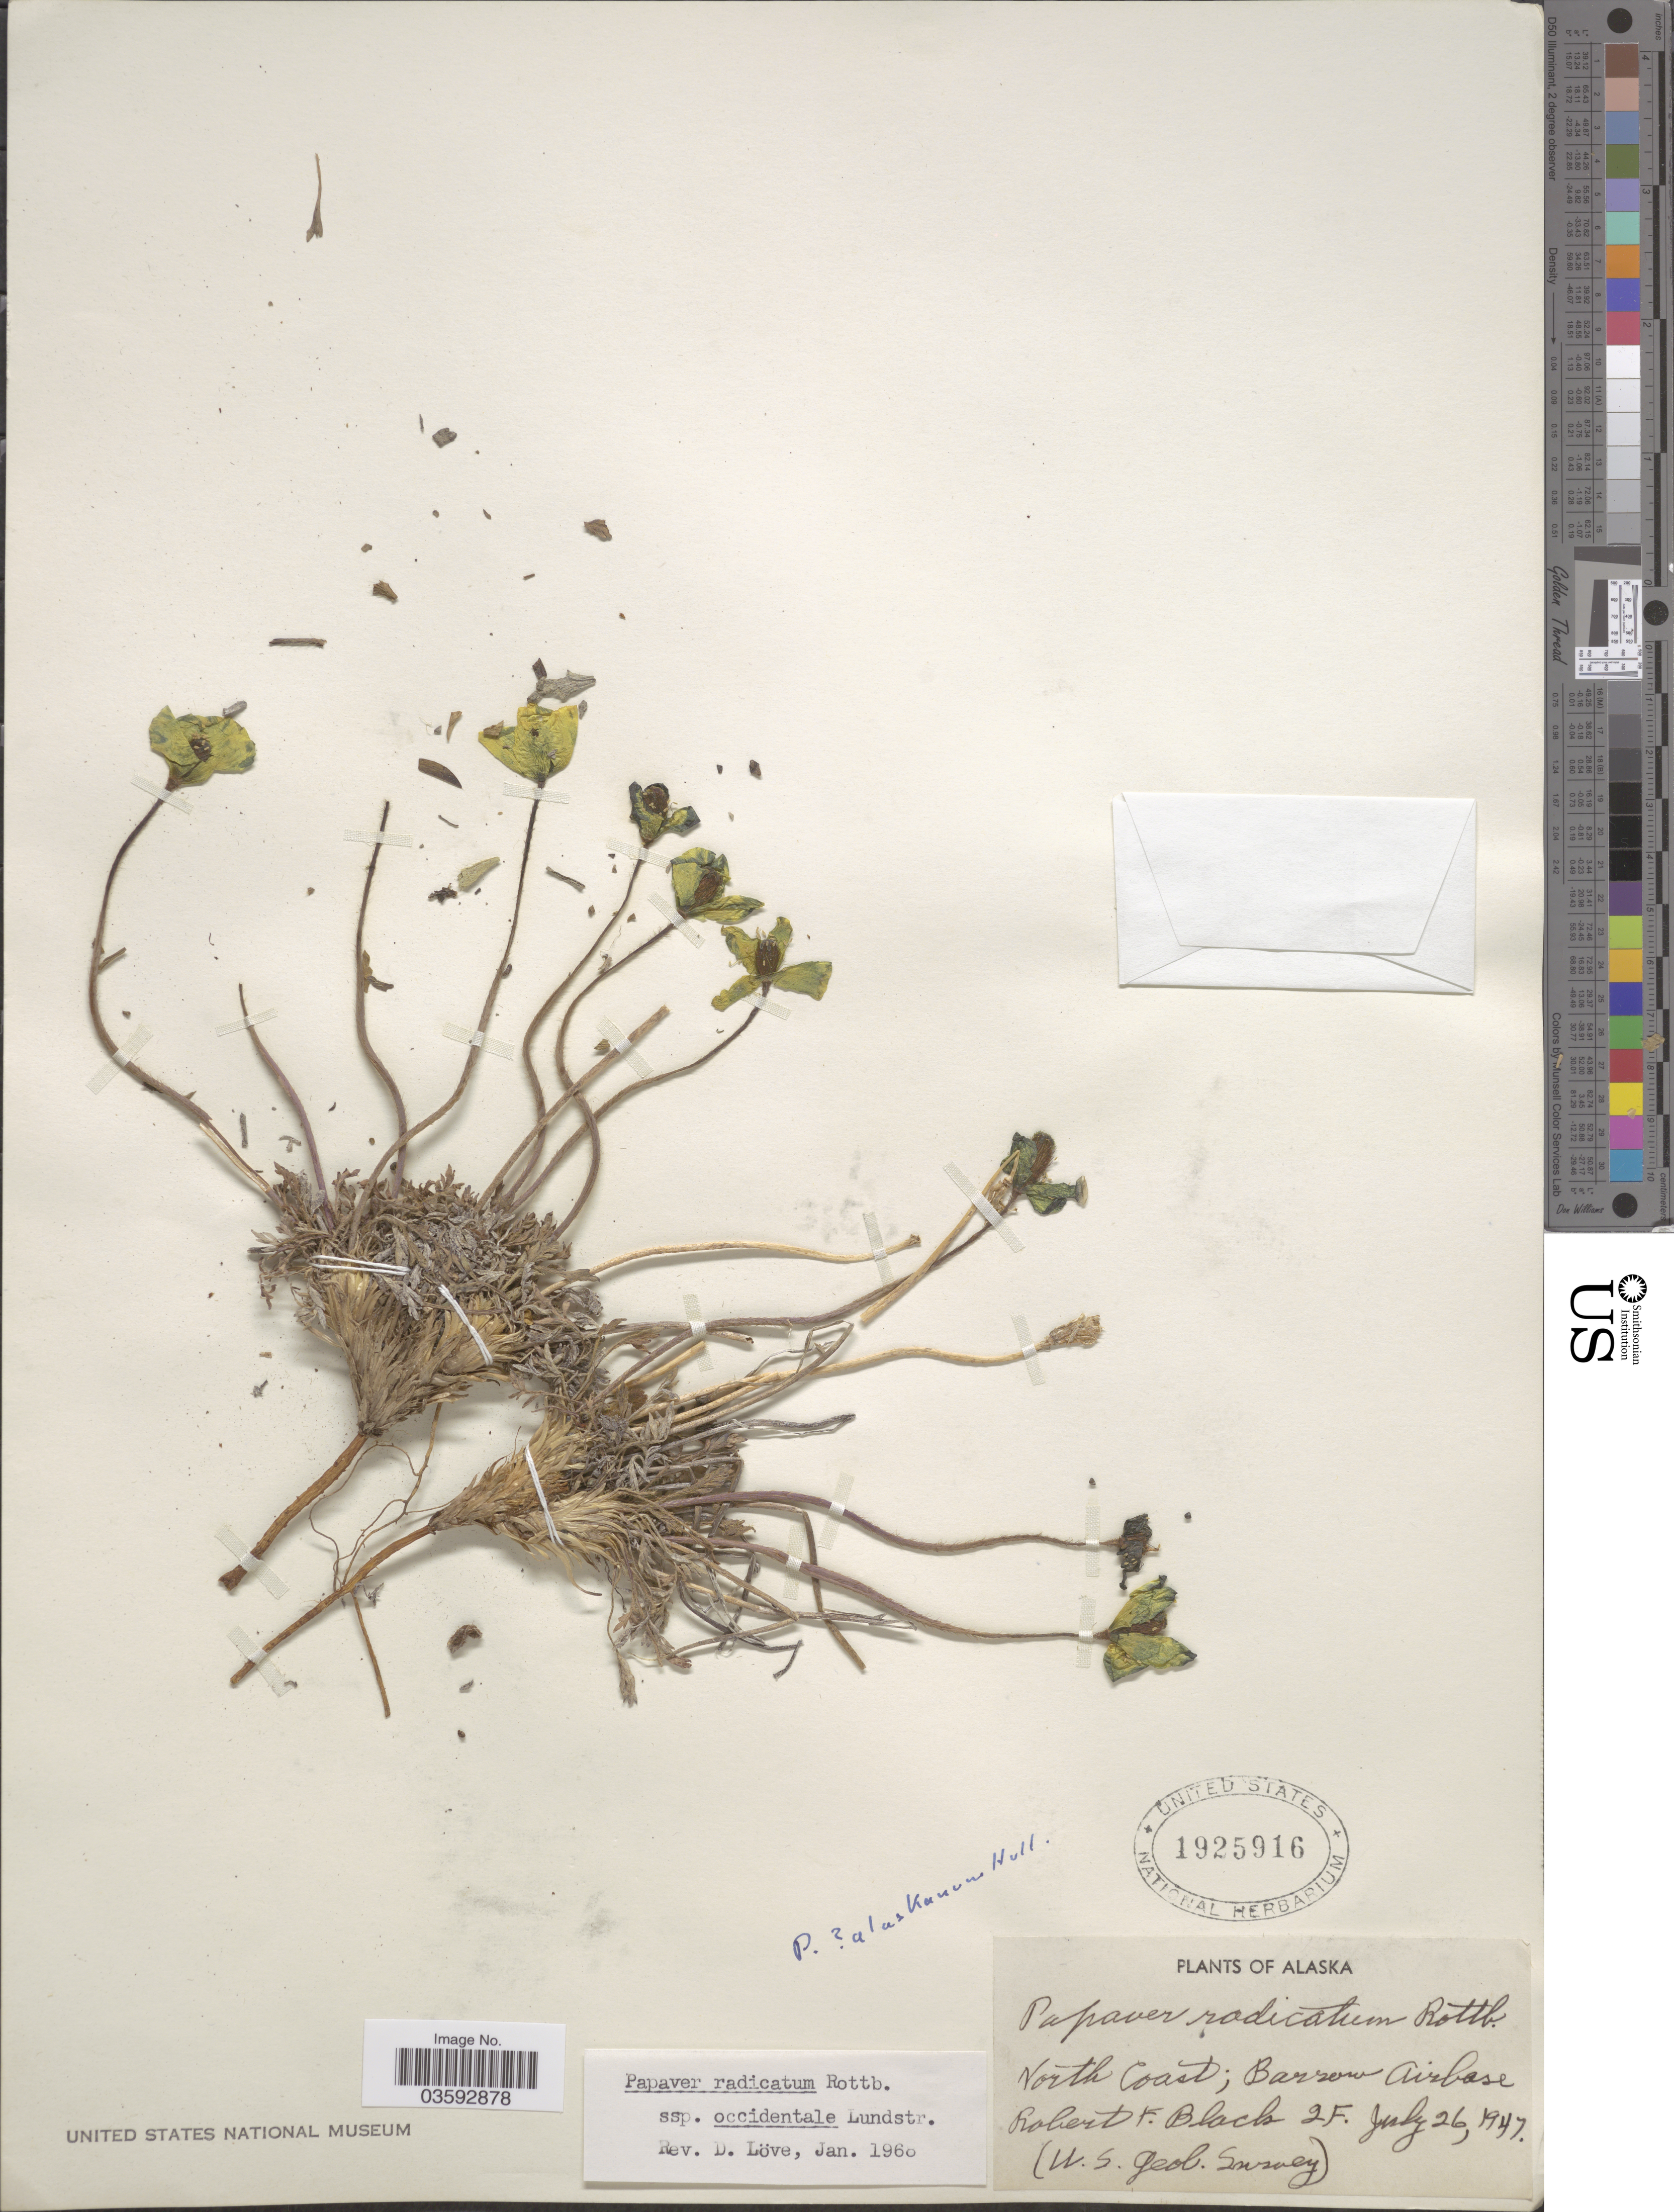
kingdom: Plantae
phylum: Tracheophyta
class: Magnoliopsida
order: Ranunculales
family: Papaveraceae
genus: Papaver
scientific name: Papaver radicatum subsp. occidentale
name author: Lundstr.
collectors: R. F. Black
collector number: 2F.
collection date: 1947-07-26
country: United States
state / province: Alaska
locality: North Coast; Barrow Airbase.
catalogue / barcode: US 1925916